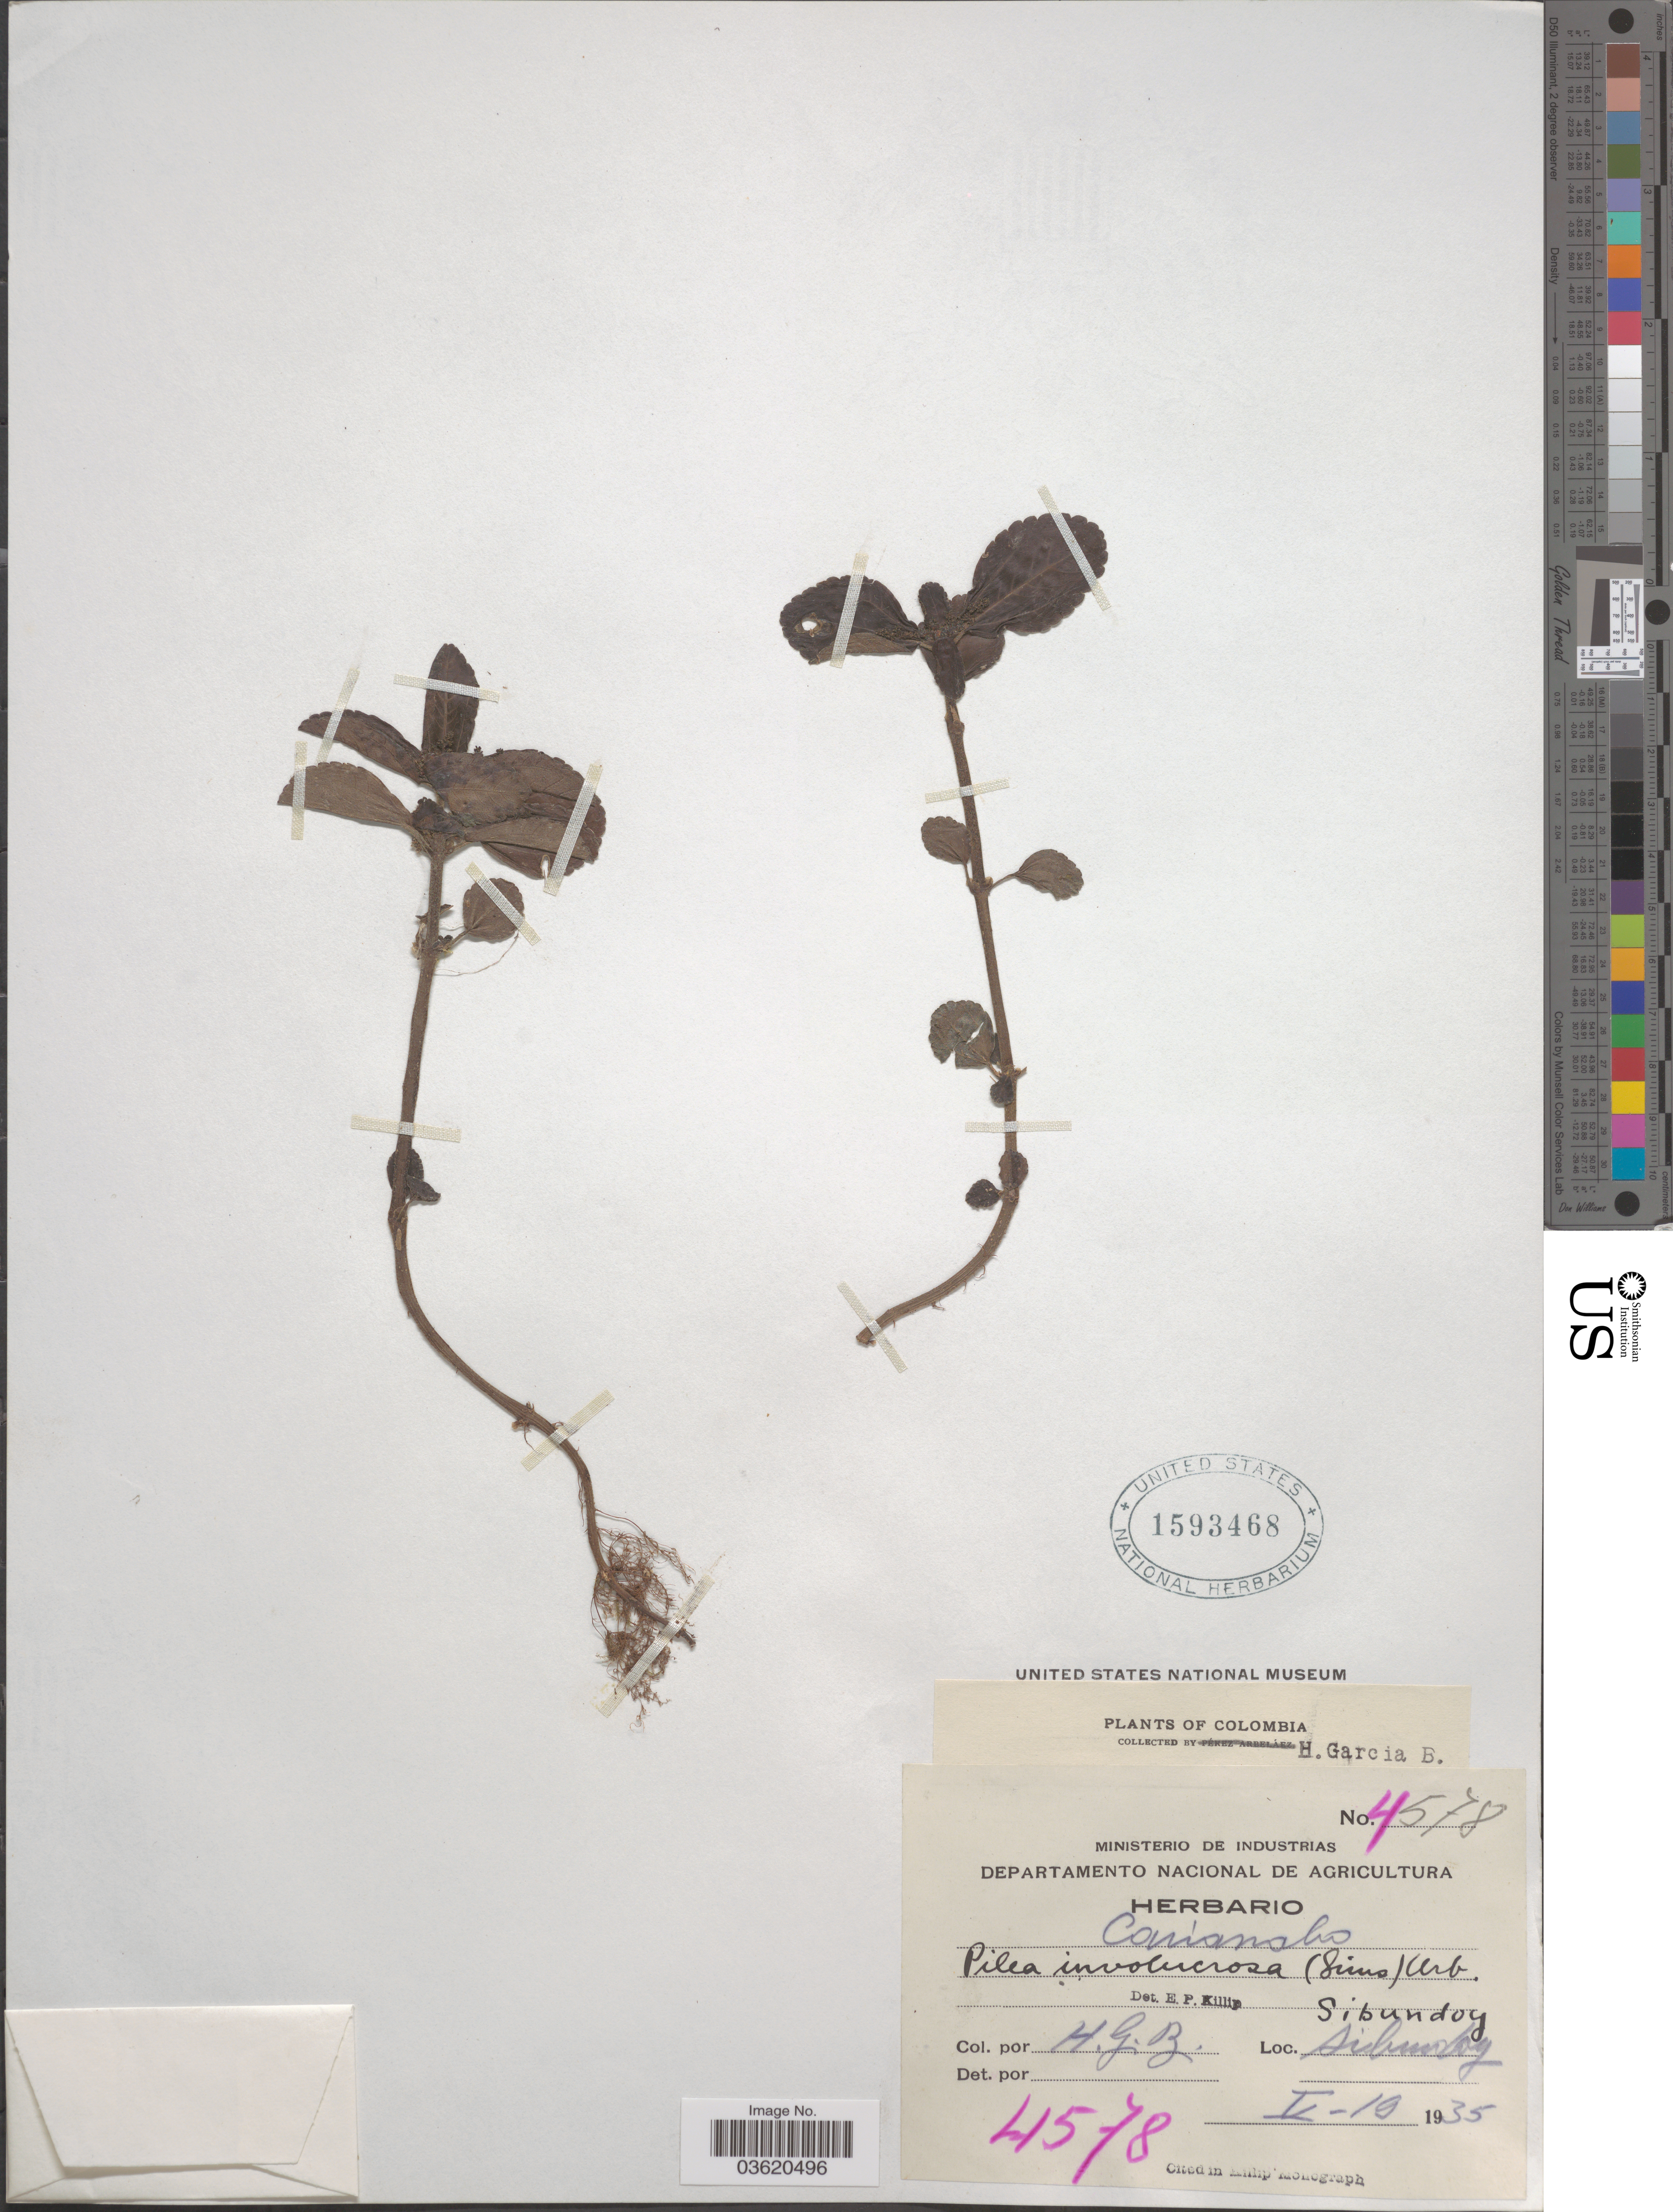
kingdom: Plantae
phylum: Tracheophyta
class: Magnoliopsida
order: Rosales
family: Urticaceae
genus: Pilea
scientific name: Pilea involucrata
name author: Urb.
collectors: H. García B.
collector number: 4578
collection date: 1935-05-10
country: Colombia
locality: Sibundoy.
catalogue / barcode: US 1593468